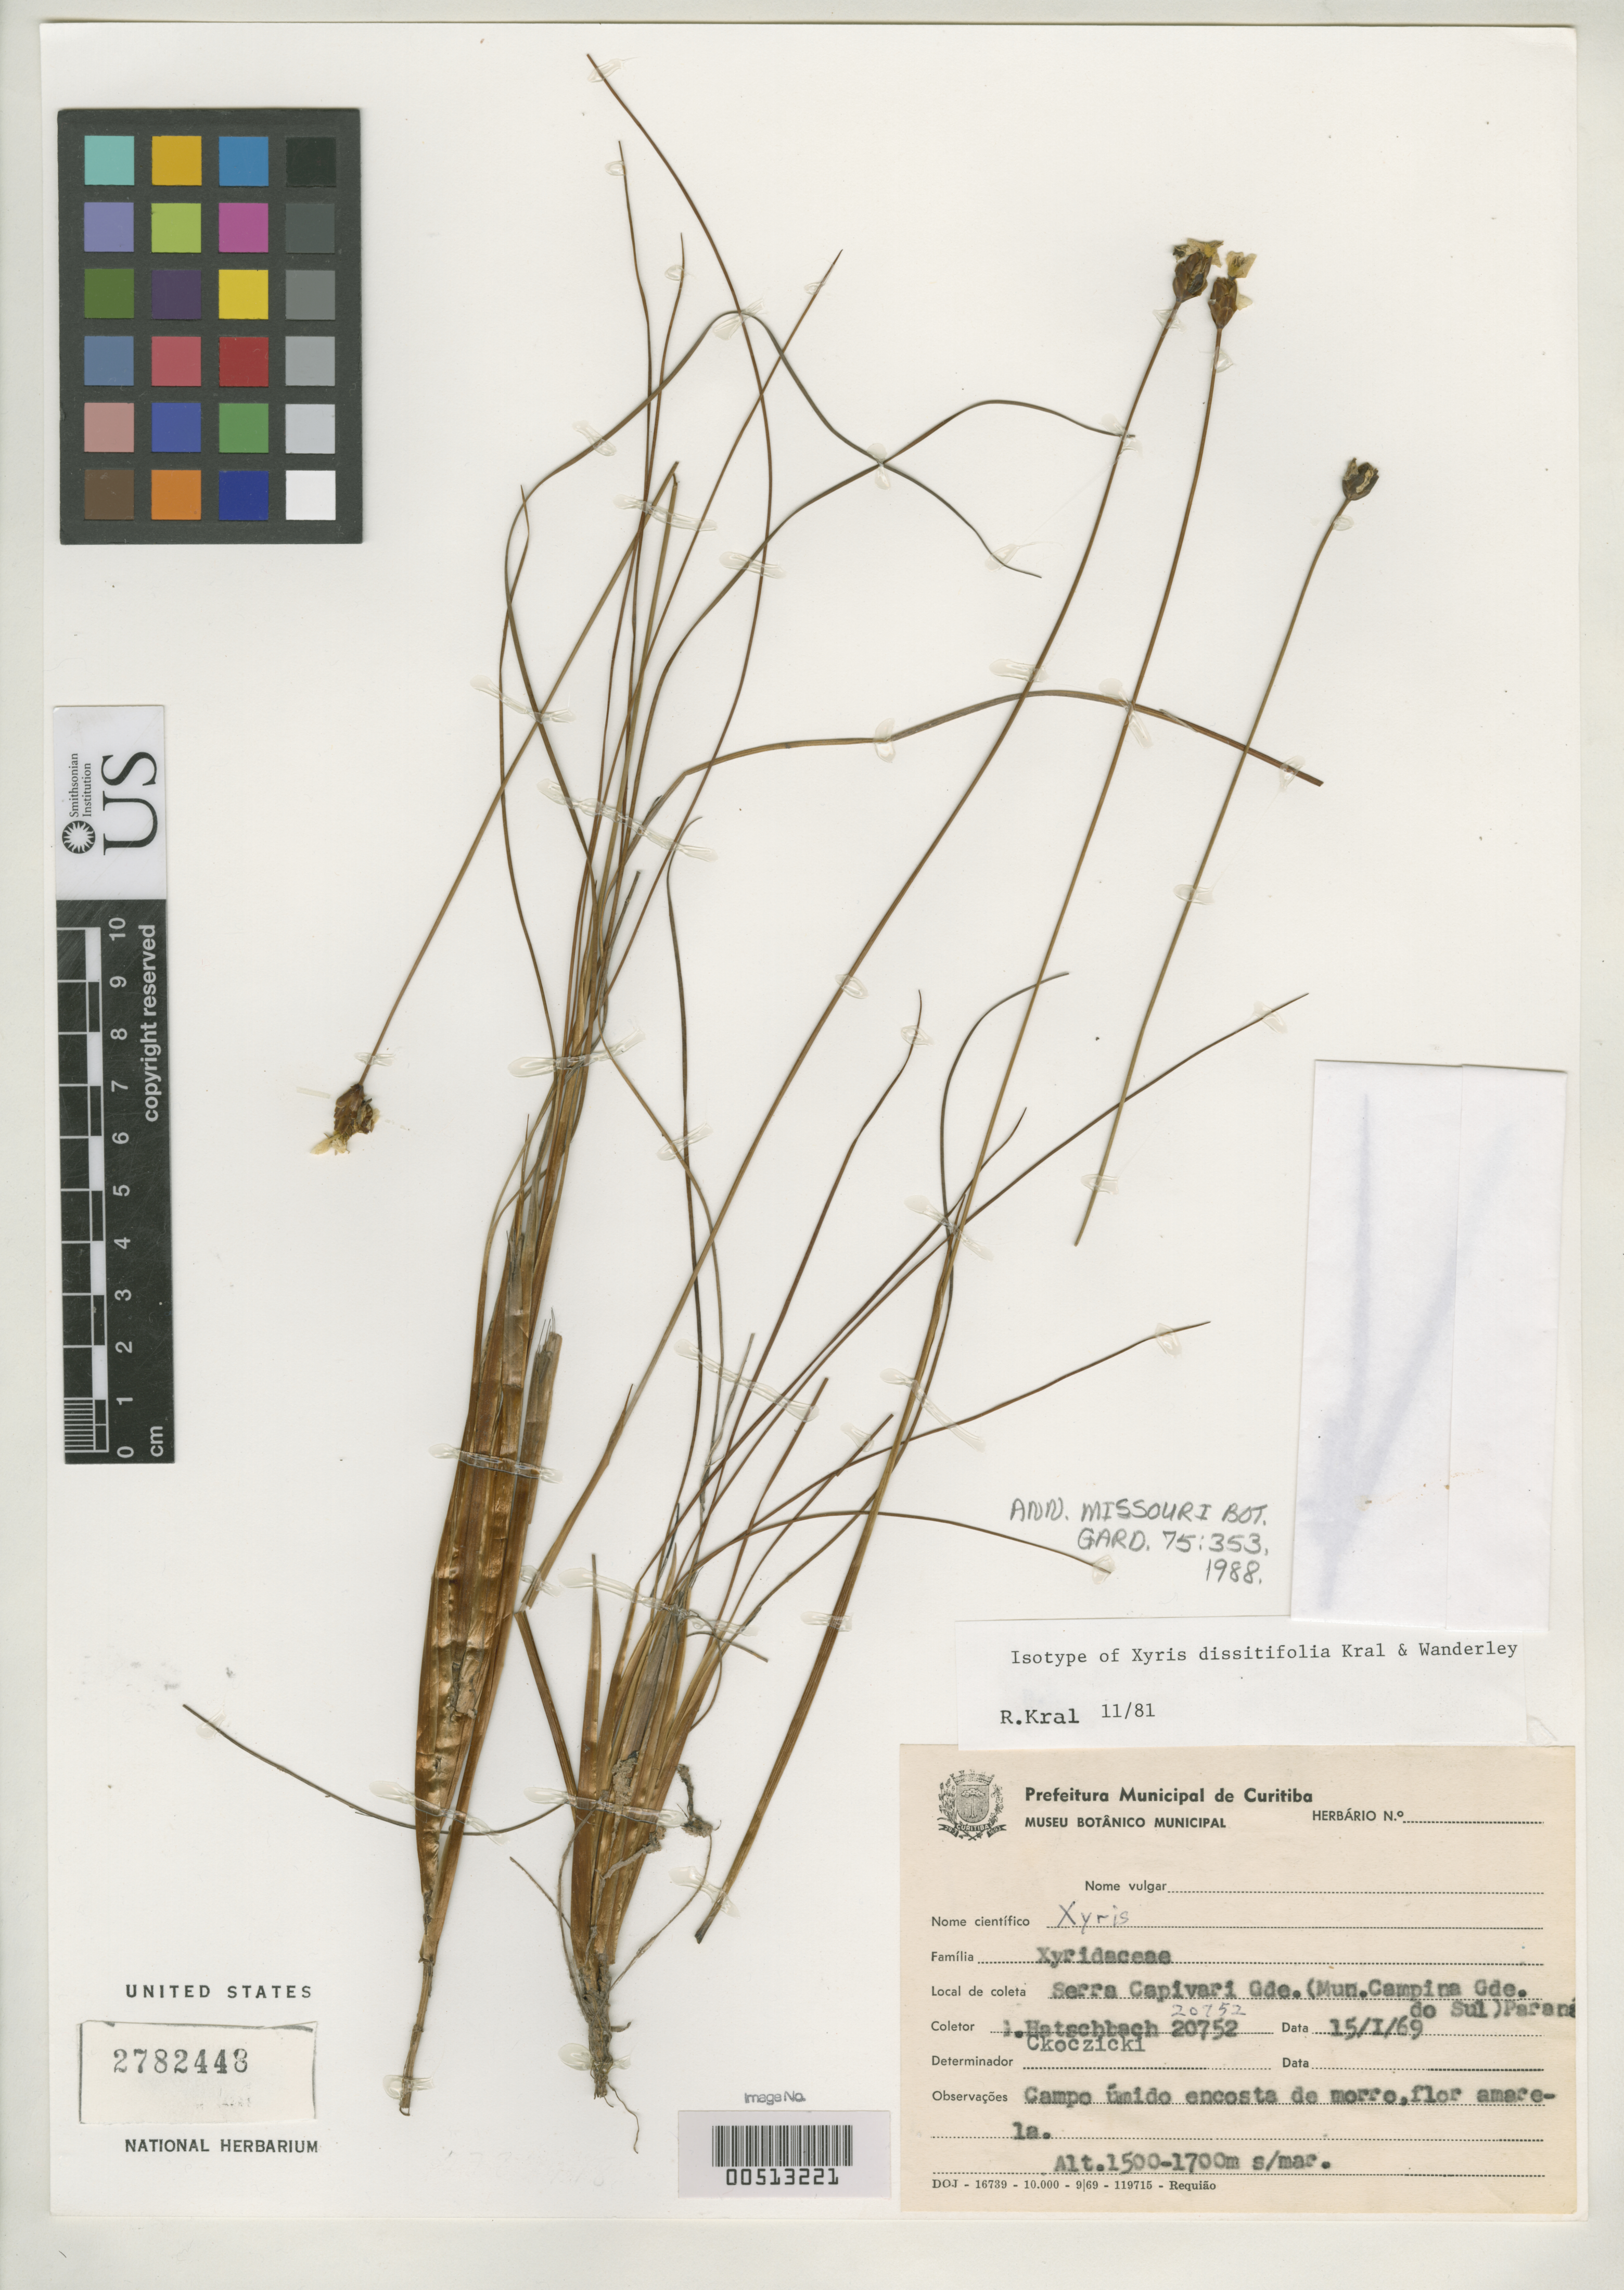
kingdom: Plantae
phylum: Tracheophyta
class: Liliopsida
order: Poales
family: Xyridaceae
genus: Xyris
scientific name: Xyris dissitifolia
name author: Kral & Wand.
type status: Isotype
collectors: G. Hatschbach & C. Koczicki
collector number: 20752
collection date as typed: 15 Jan 1969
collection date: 1969-01-15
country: Brazil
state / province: Paraná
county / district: Campina Grande do Sul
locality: Serra Capivari.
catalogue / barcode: US 2782448